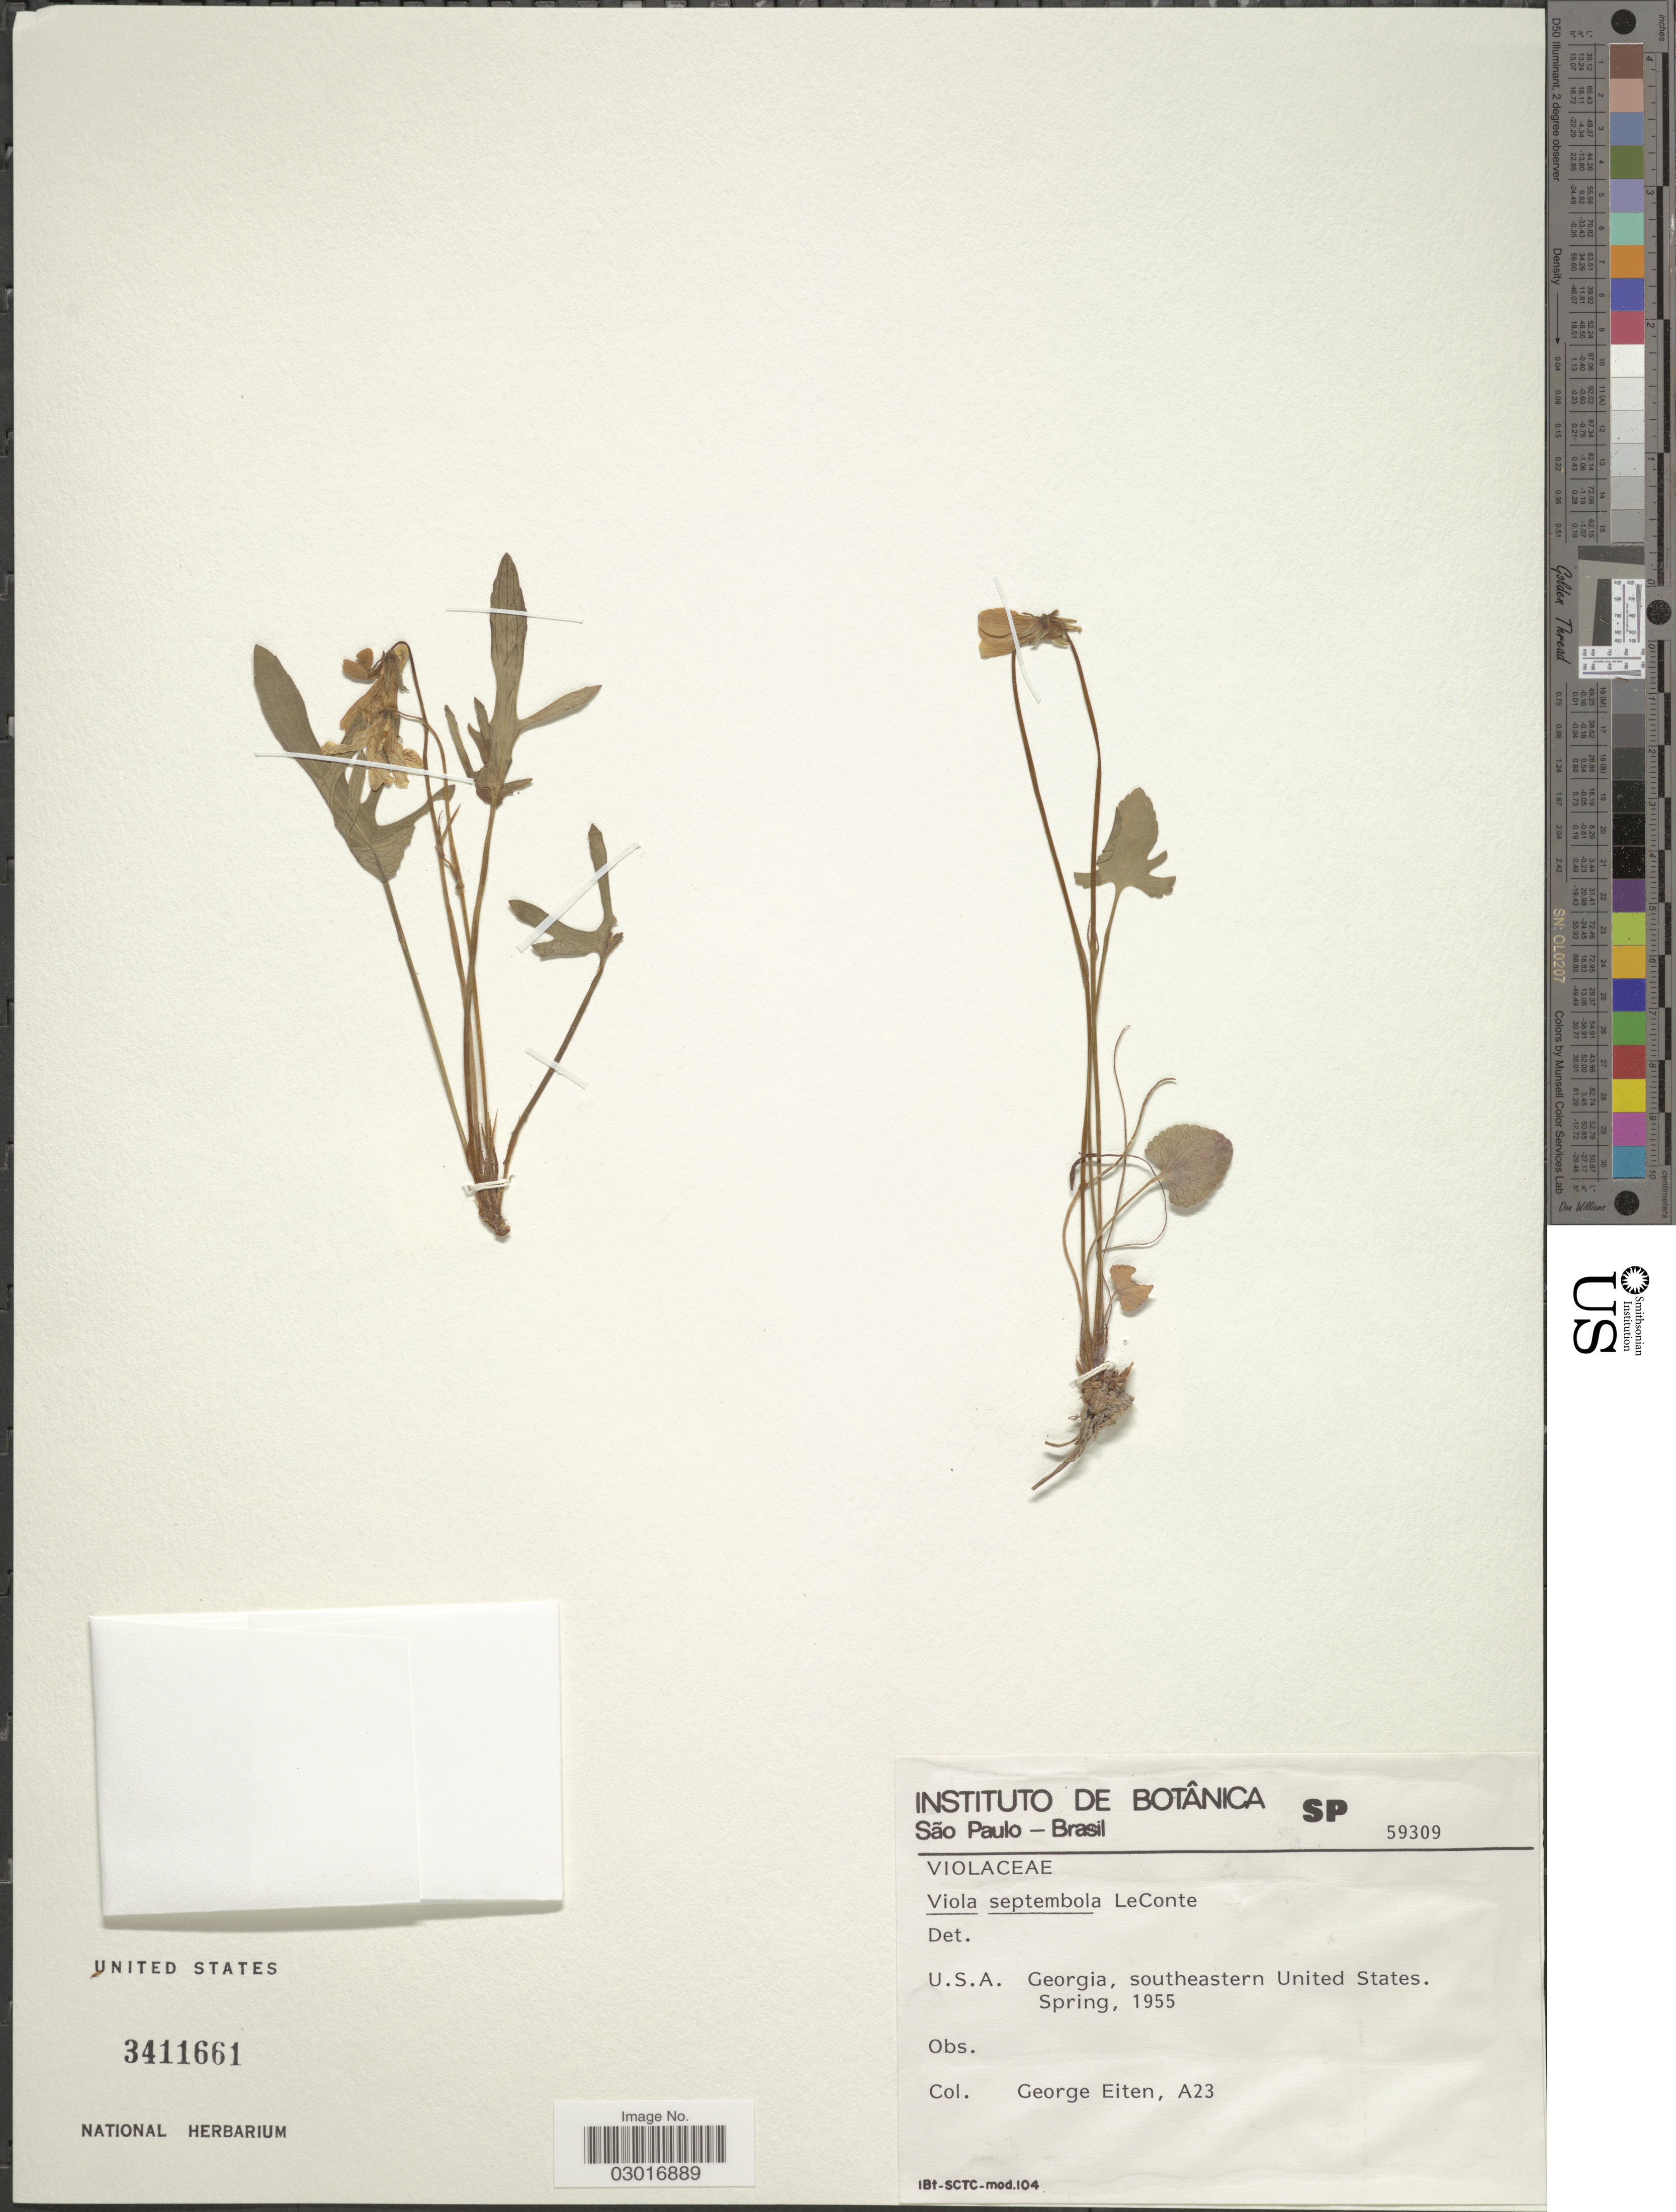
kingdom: Plantae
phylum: Tracheophyta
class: Magnoliopsida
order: Malpighiales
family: Violaceae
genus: Viola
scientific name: Viola septemloba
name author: LeConte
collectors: G. Eiten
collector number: A23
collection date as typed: Spring, 1955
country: United States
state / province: Georgia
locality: Southeastern United States.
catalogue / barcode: US 3411661